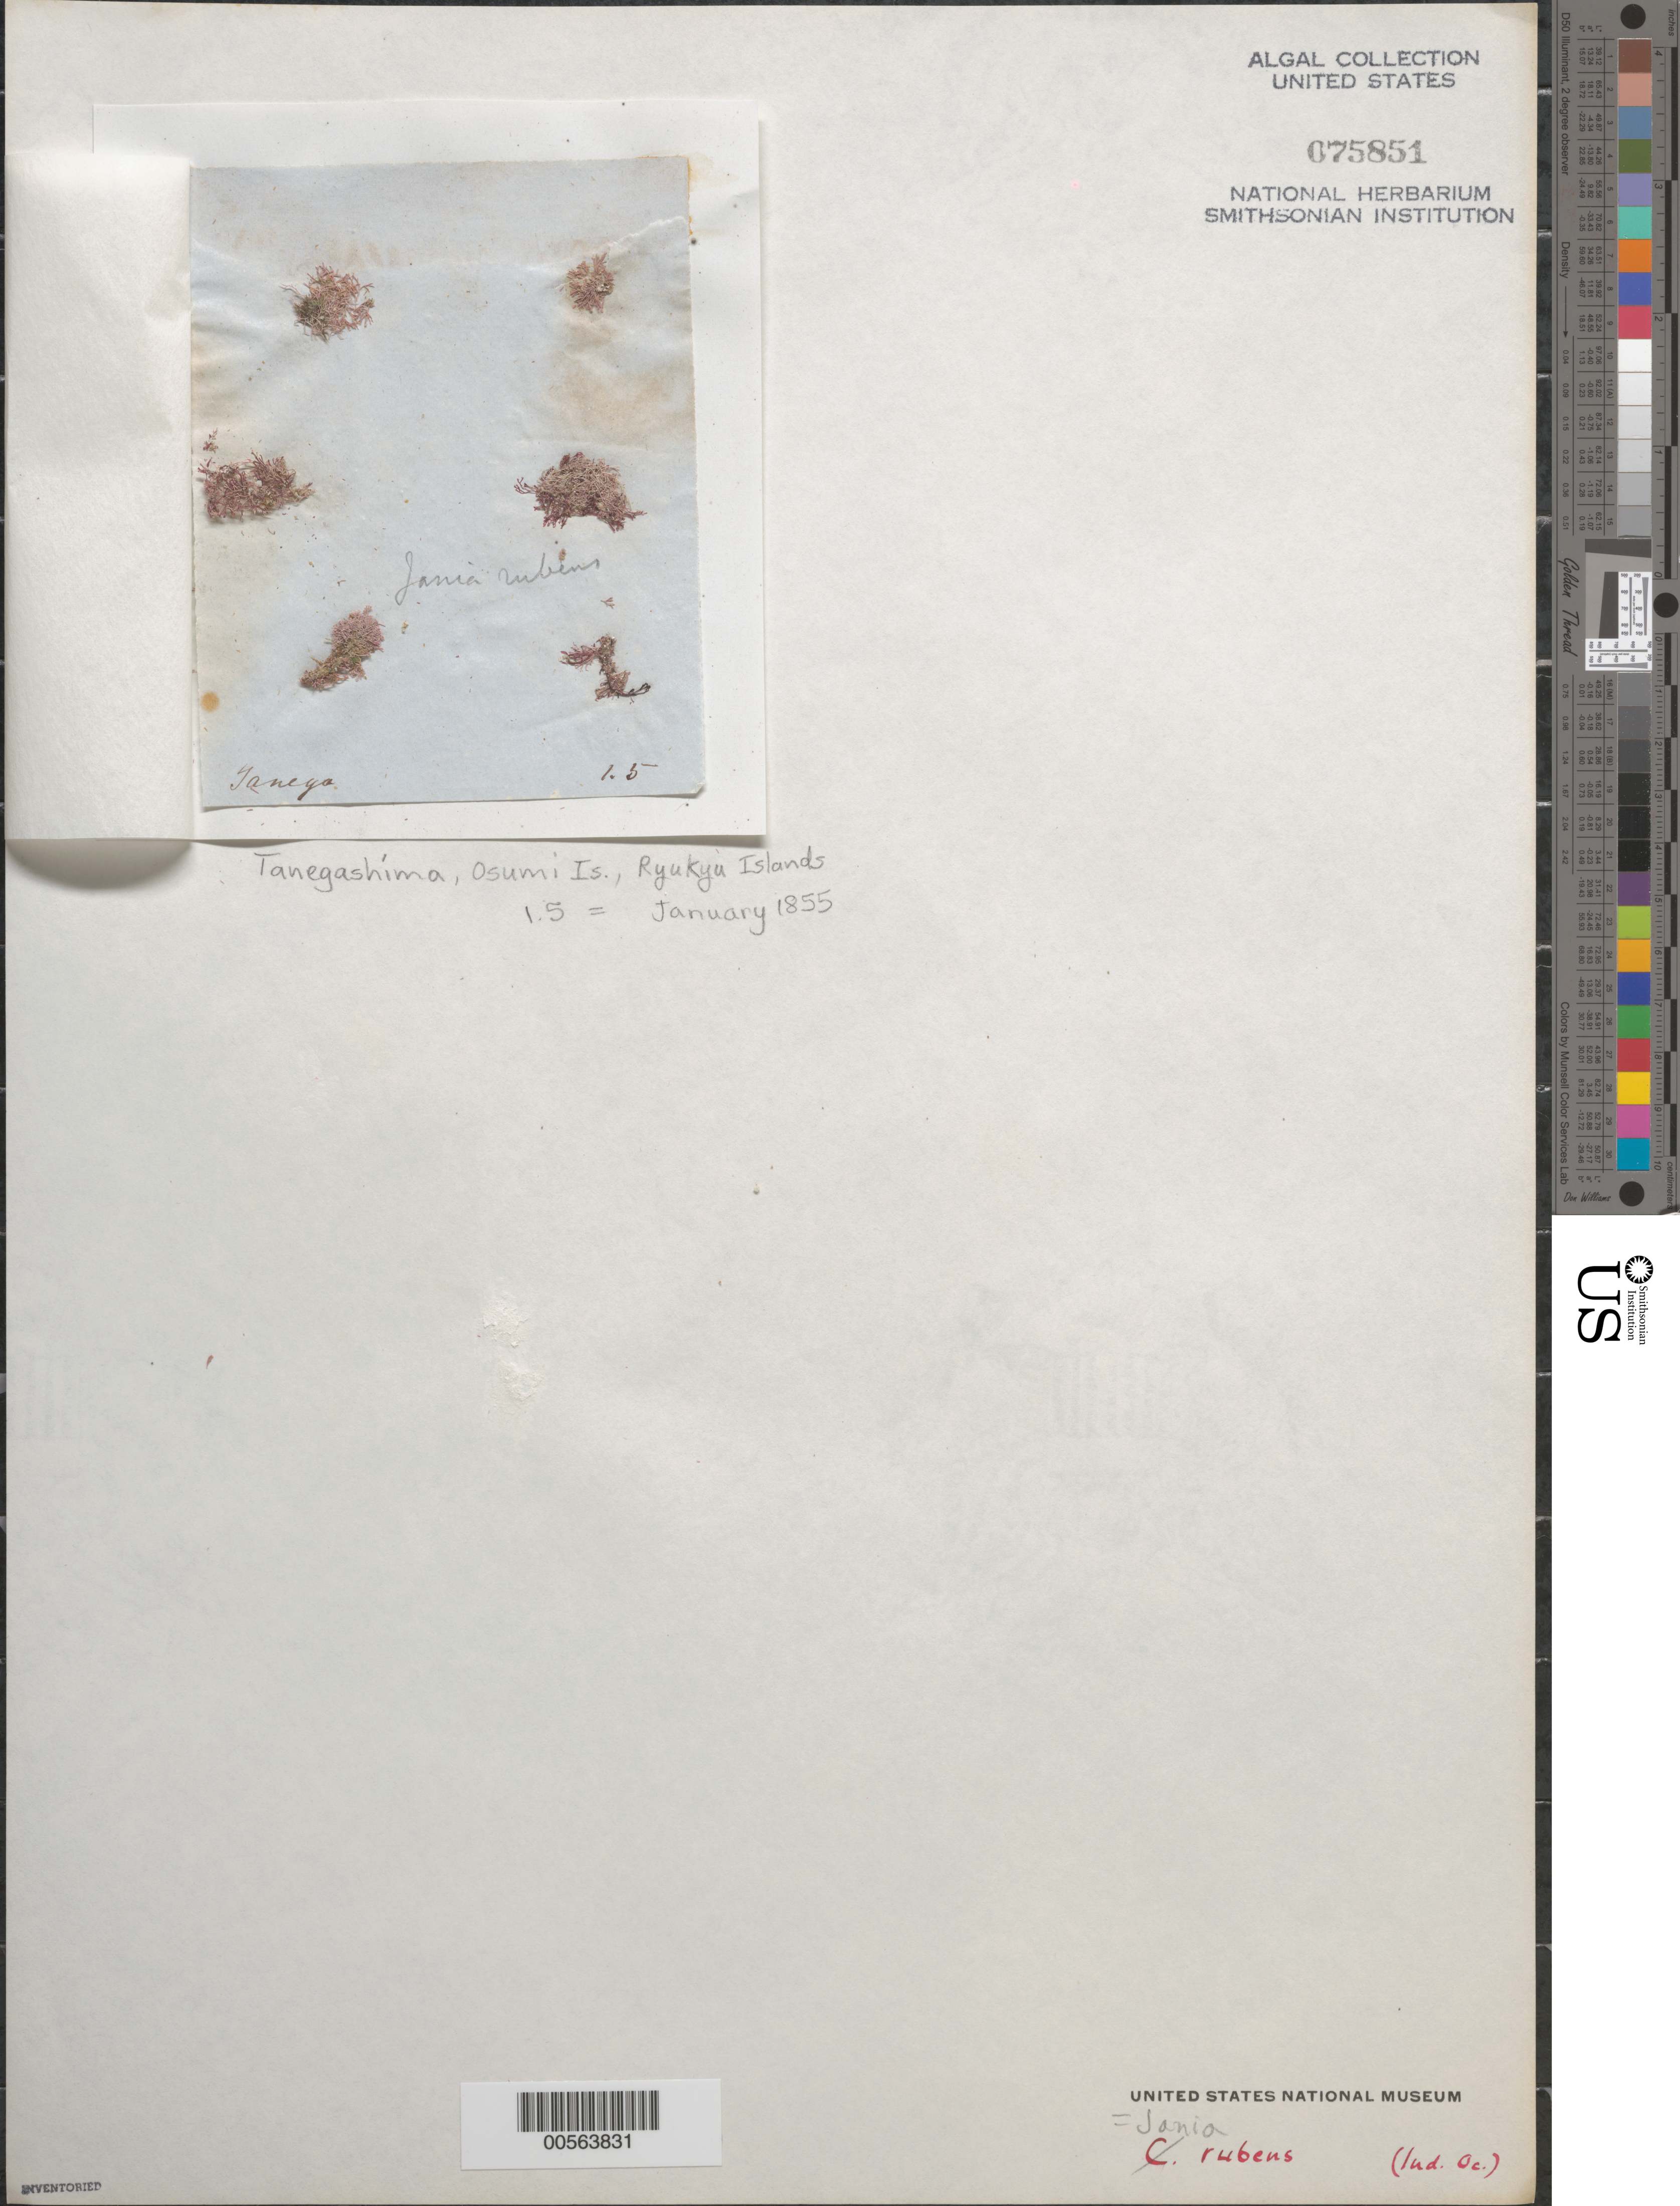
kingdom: Plantae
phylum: Rhodophyta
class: Florideophyceae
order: Corallinales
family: Corallinaceae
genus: Jania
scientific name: Jania rubens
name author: (L.) J.V.Lamouroux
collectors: C. Wright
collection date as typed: Jan 1855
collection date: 1855-01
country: Japan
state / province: Kagosima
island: Tanegashima (Tanega)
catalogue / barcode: US 75851